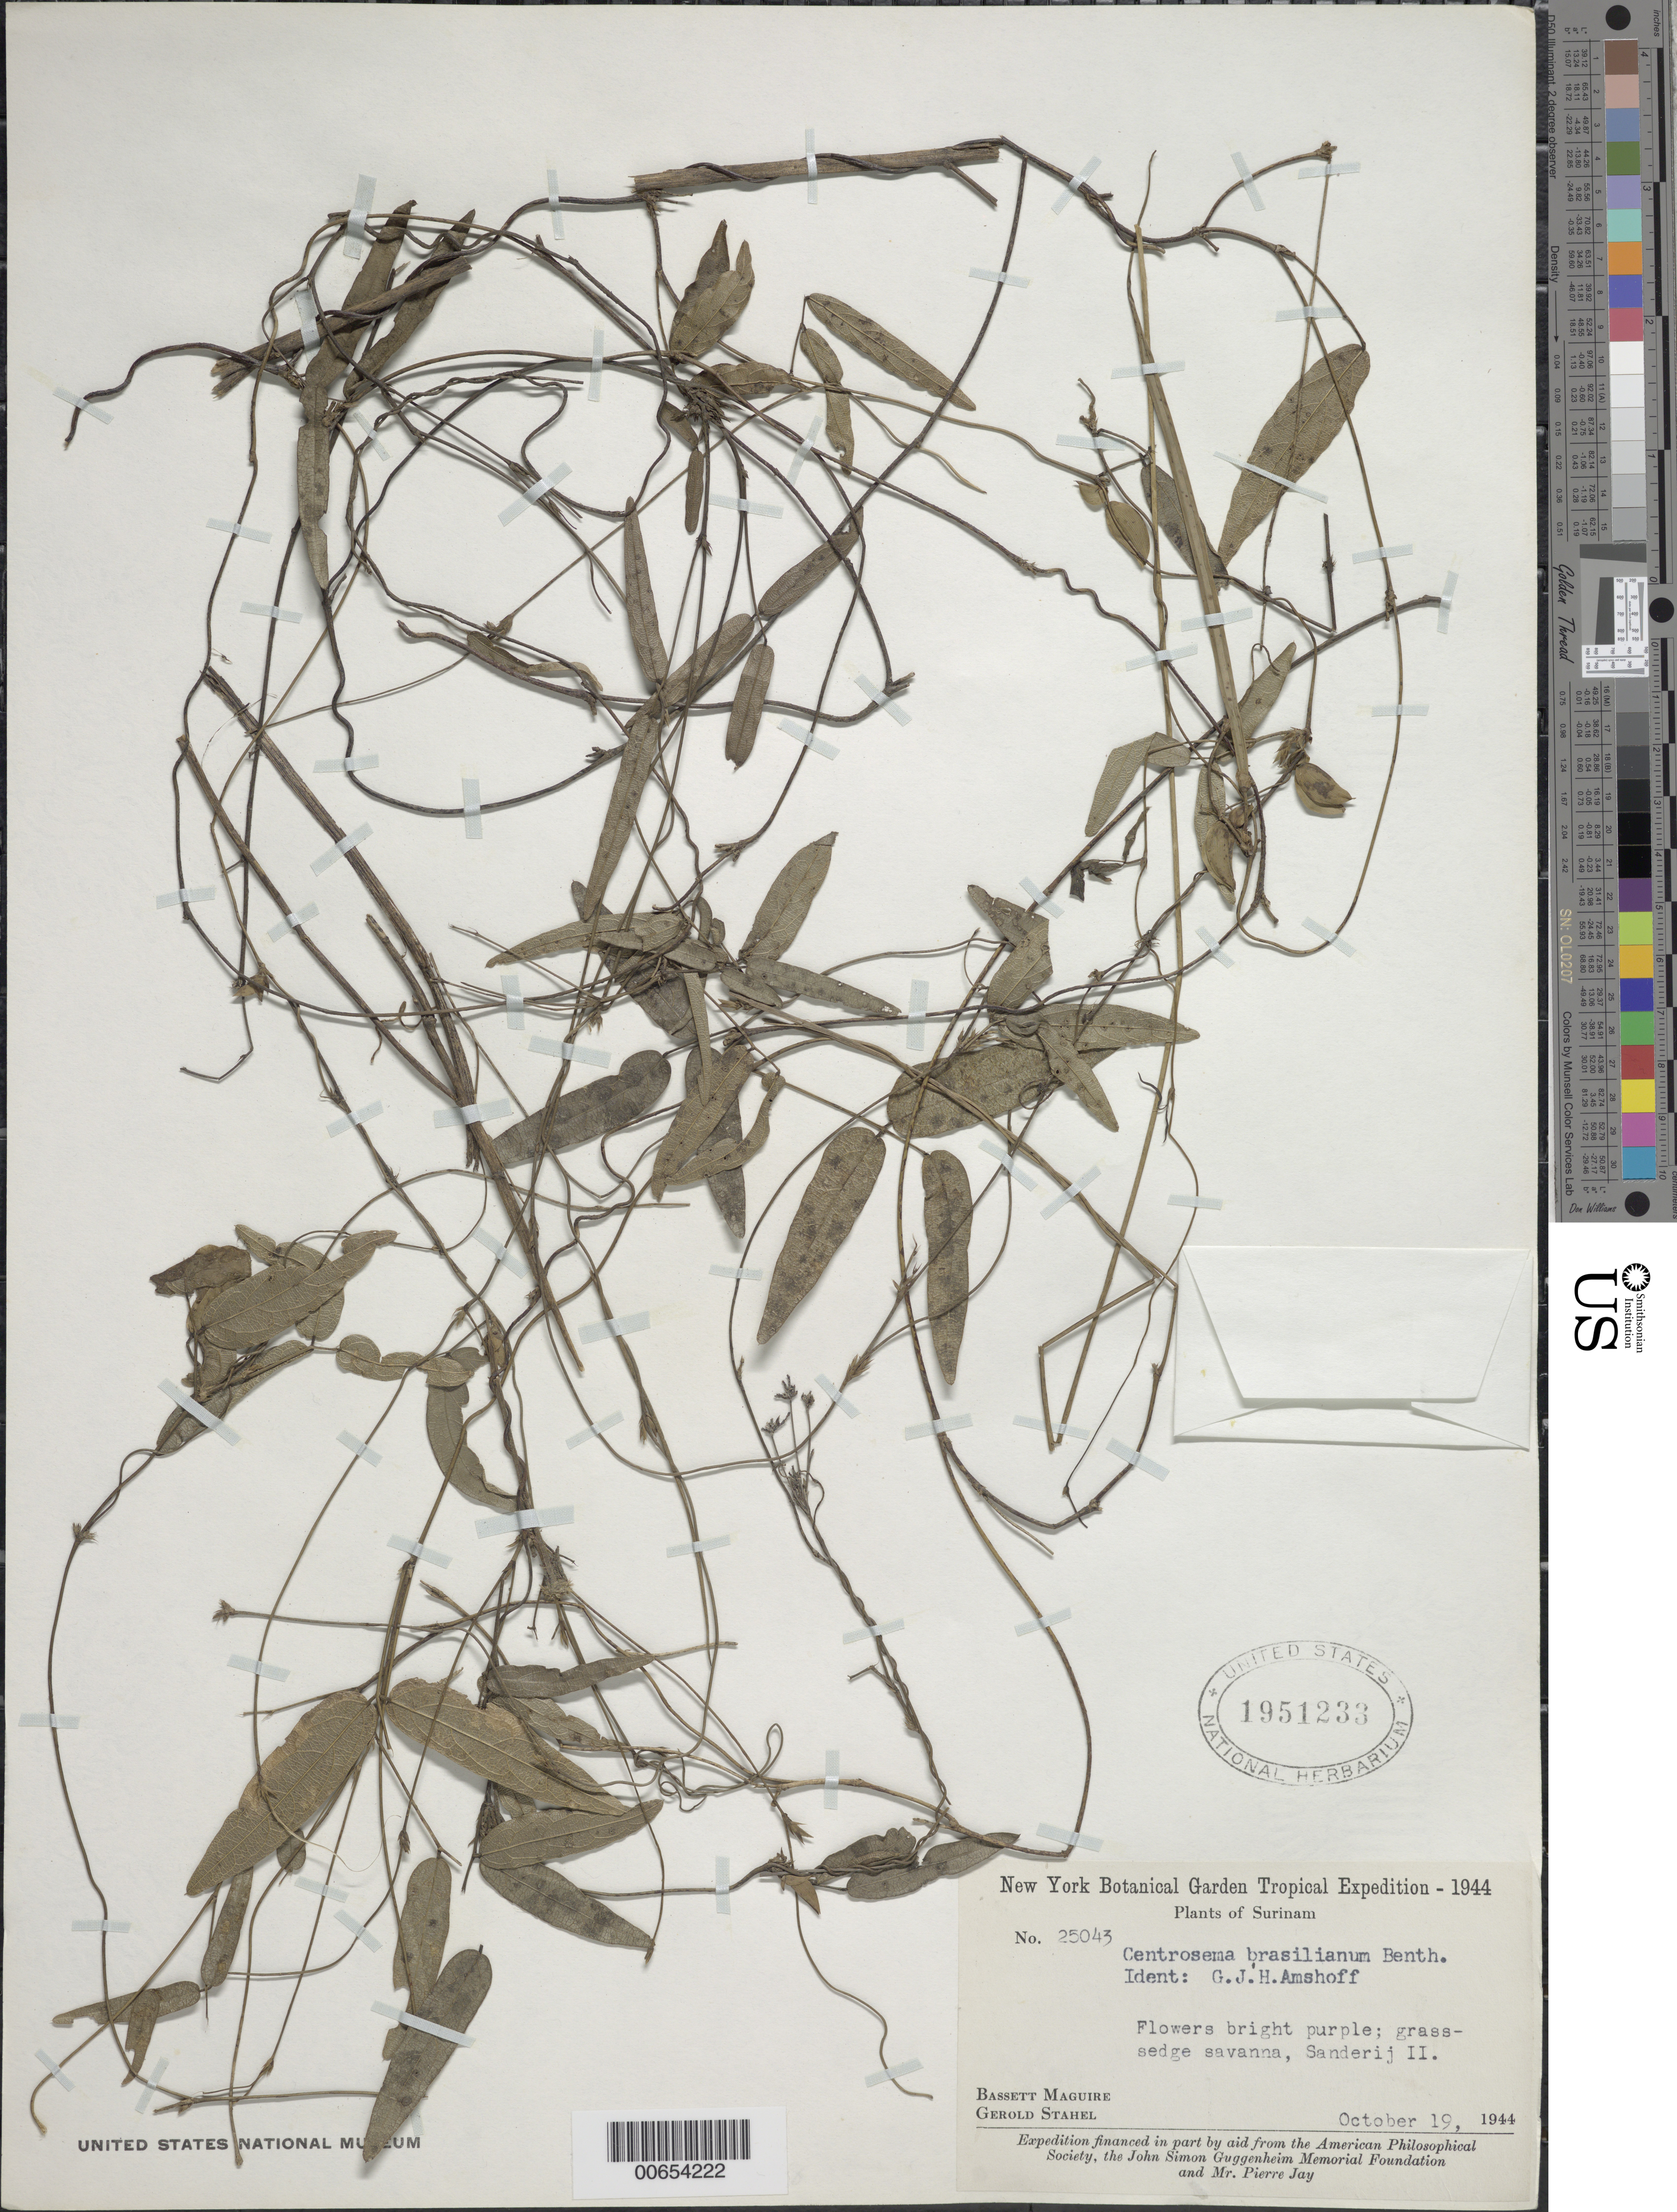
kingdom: Plantae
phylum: Tracheophyta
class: Magnoliopsida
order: Fabales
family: Fabaceae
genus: Centrosema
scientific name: Centrosema brasilianum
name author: (L.) Benth.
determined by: Amshoff, G. J. H.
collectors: B. Maguire & G. Stahel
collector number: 25043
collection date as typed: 19-Oct-44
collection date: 1944-10-19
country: Suriname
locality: Zanderij I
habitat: Grass-sedge savanna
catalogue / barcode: US 1951233